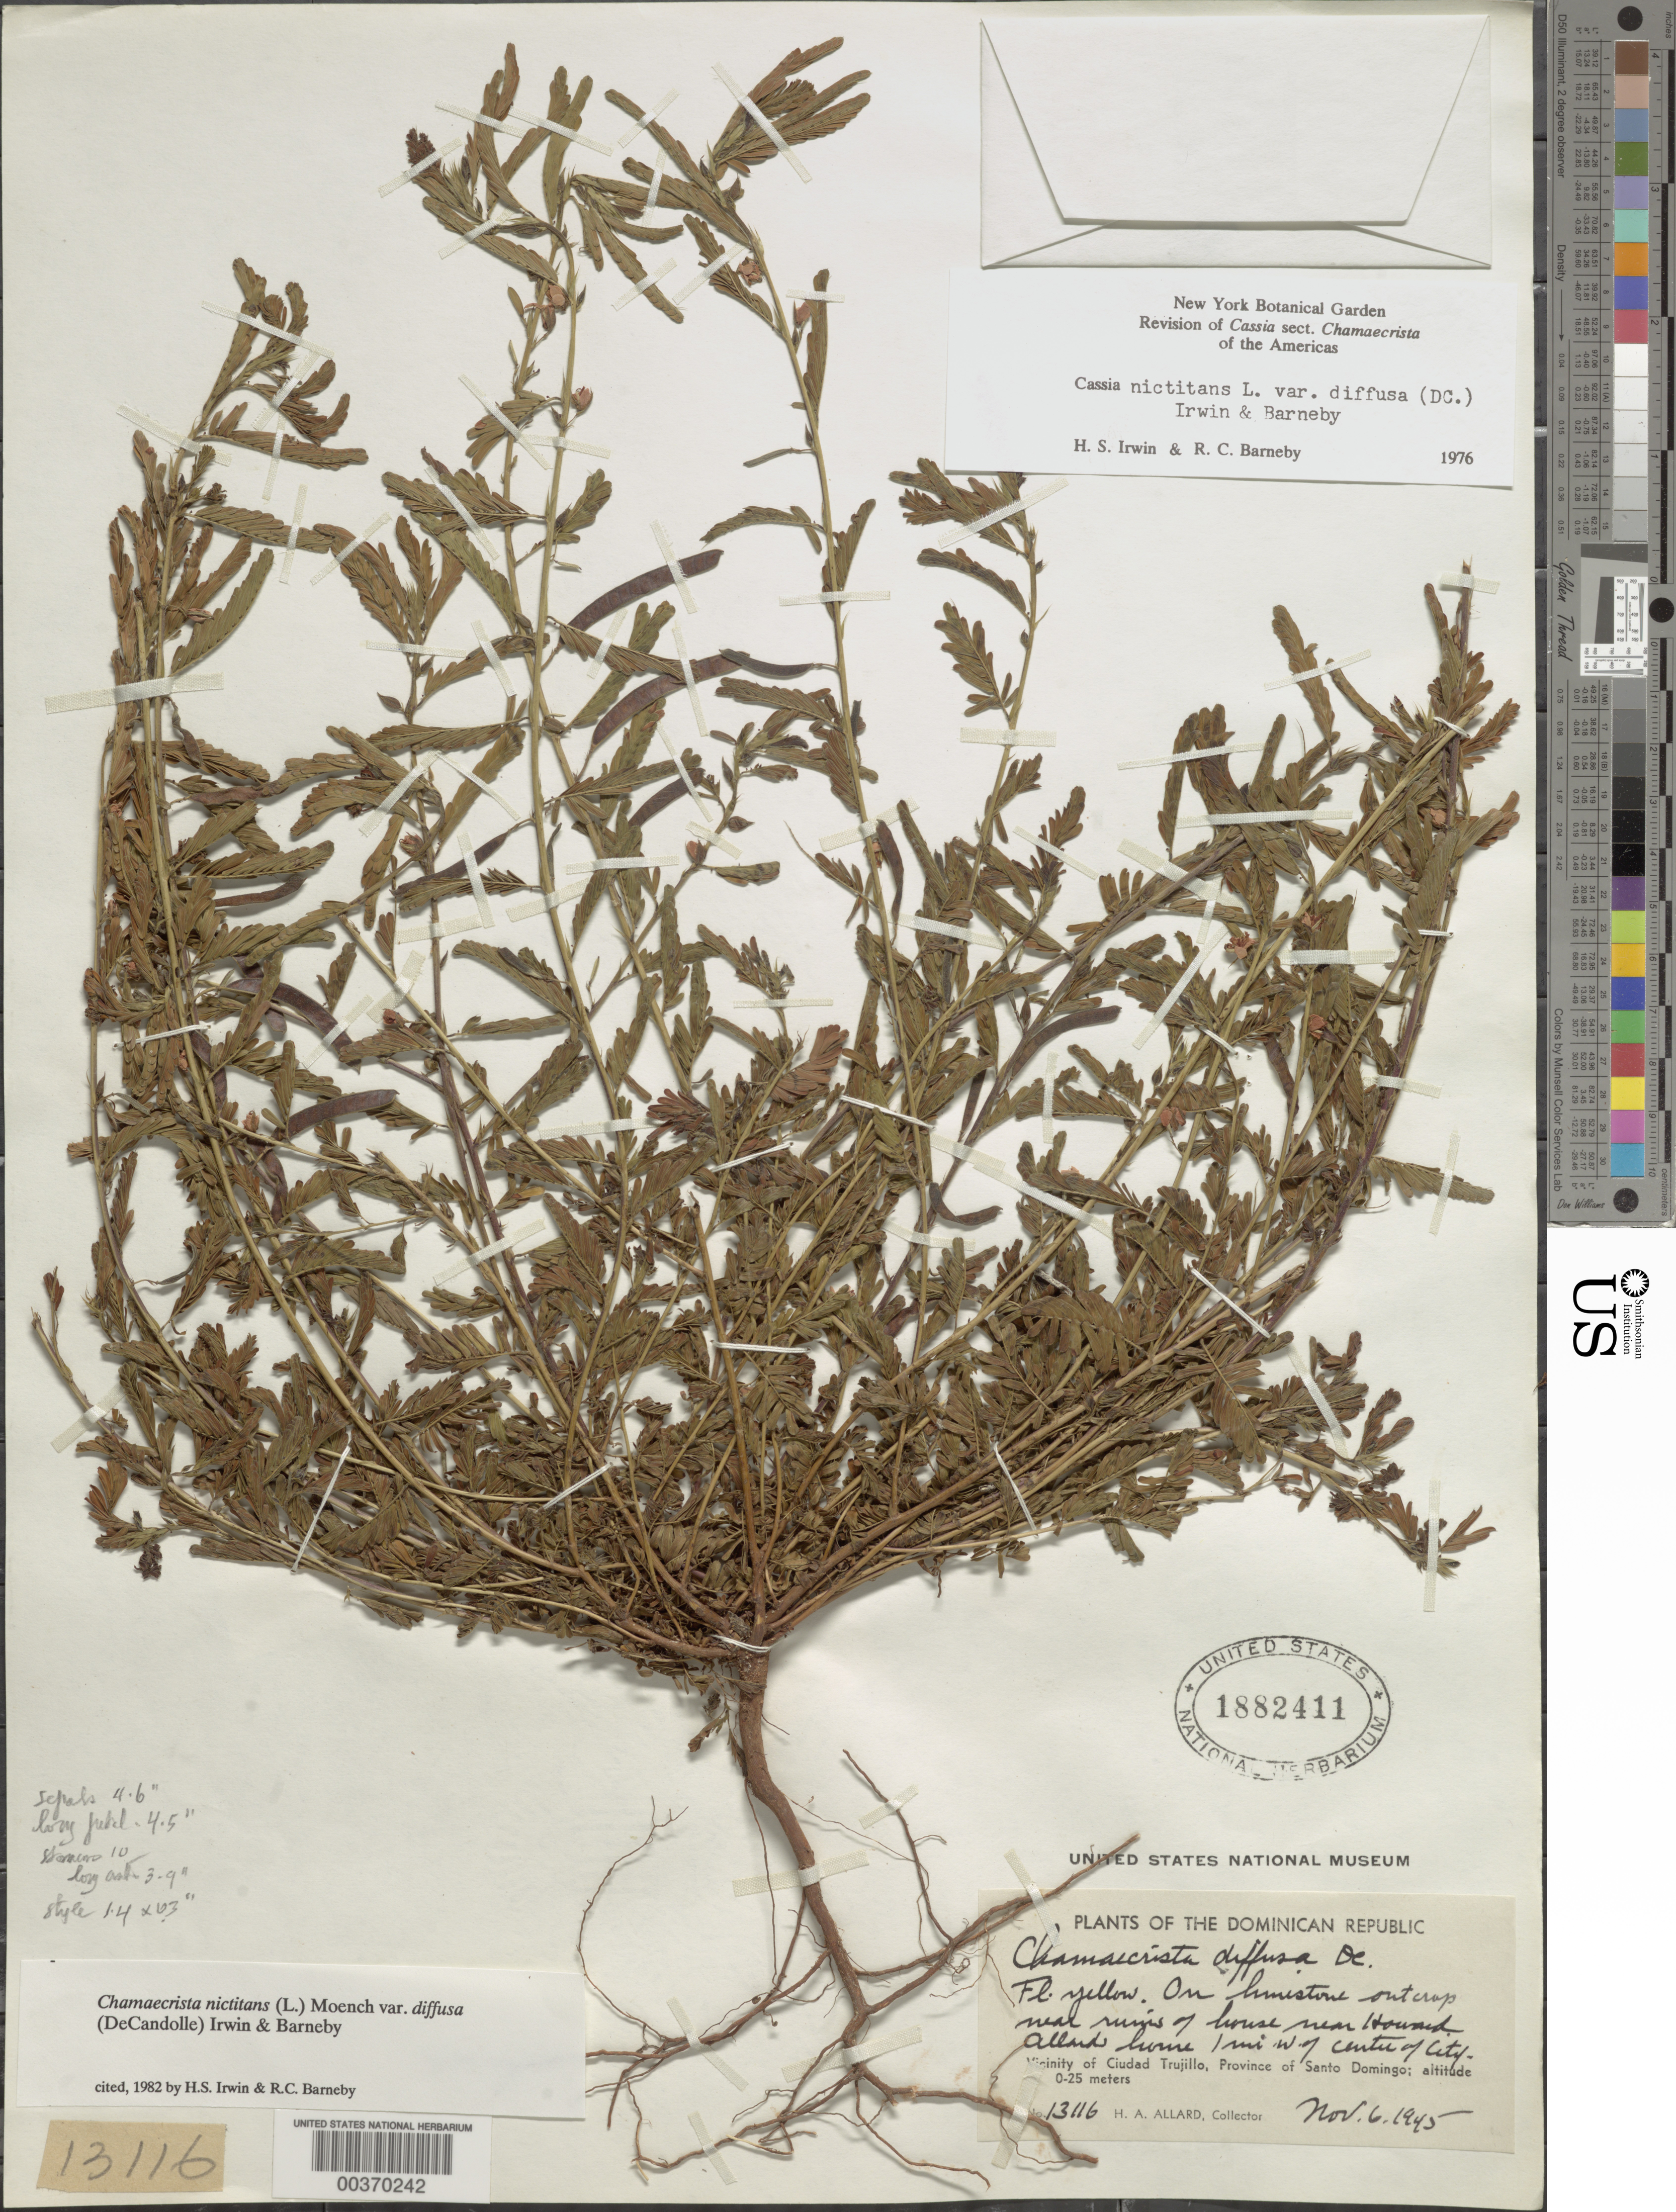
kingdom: Plantae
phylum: Tracheophyta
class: Magnoliopsida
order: Fabales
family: Fabaceae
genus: Chamaecrista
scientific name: Chamaecrista nictitans var. diffusa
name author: (DC.) H.S. Irwin & Barneby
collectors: H. A. Allard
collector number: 13116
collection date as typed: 06 Nov 1945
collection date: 1945-11-06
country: Dominican Republic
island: Hispaniola Island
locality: Near ruins of house near h. allard home, 1 mi w of center of city; vicinity of ciudad trujillo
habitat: on limestone outcrop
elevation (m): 0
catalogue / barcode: US 1882411